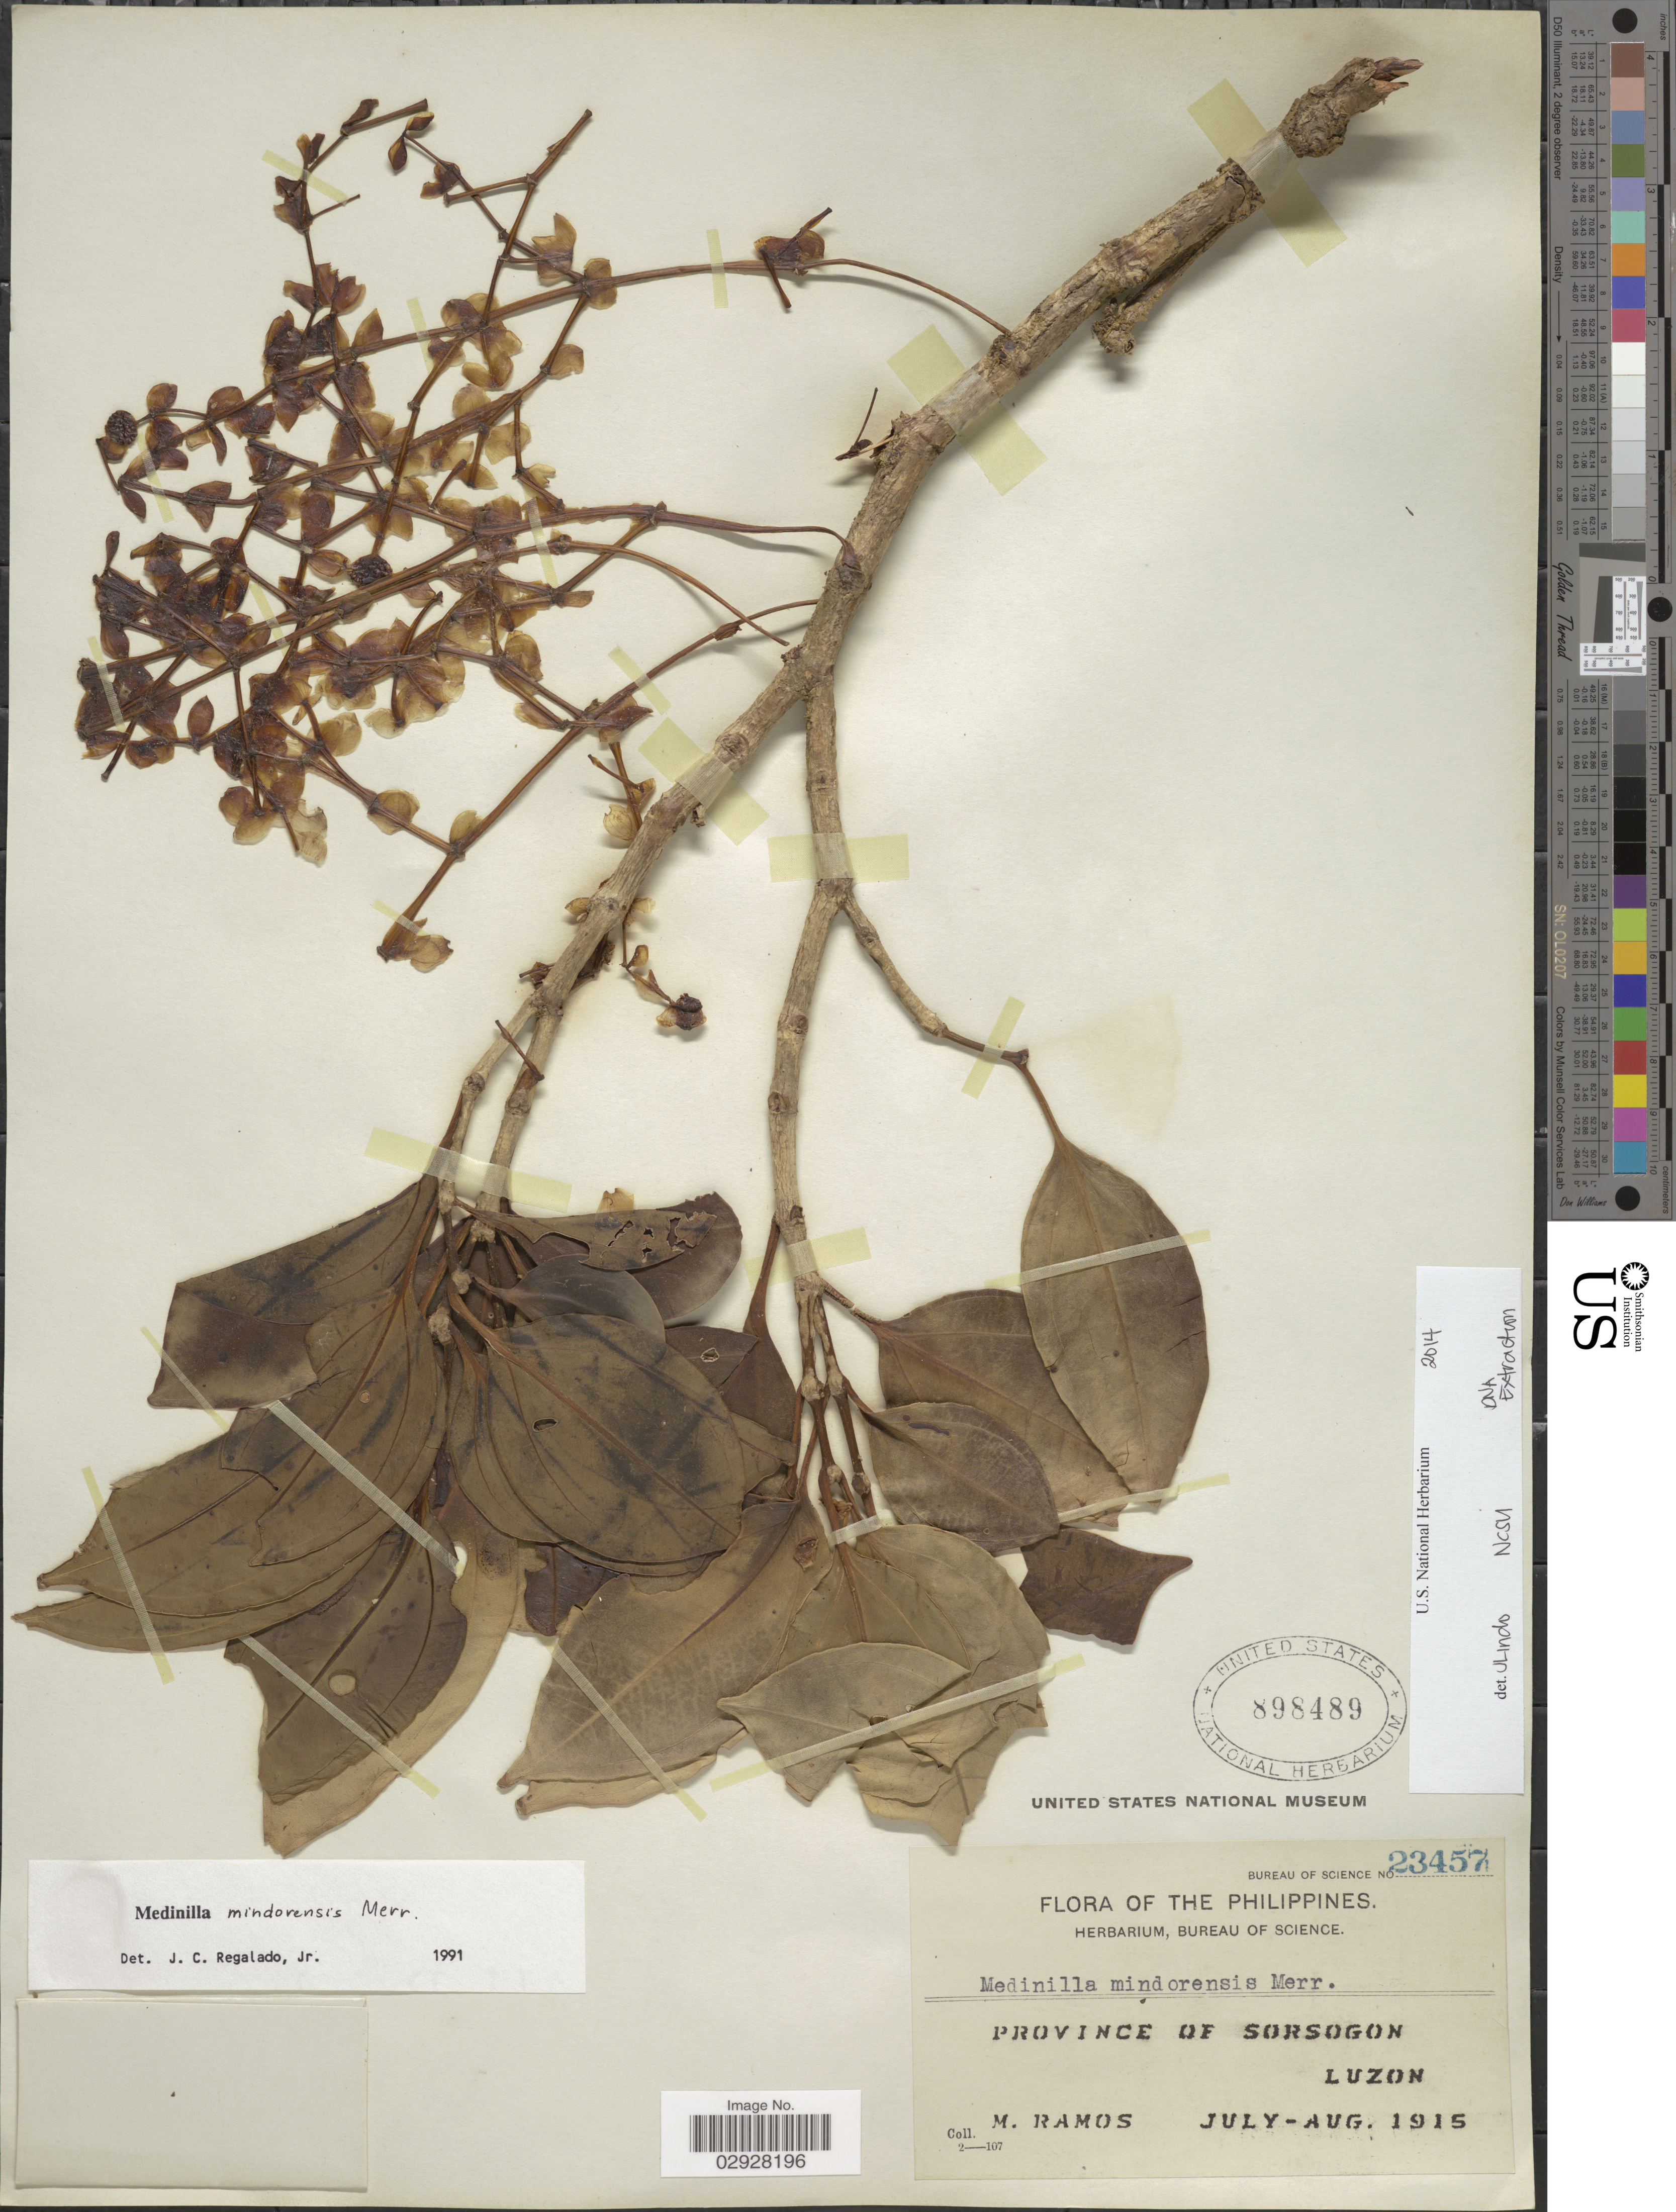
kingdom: Plantae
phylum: Tracheophyta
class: Magnoliopsida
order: Myrtales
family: Melastomataceae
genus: Medinilla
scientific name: Medinilla mindorensis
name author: Merr.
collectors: M. Ramos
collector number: Bureau of Science 23457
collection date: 1915-07/1915-08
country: Philippines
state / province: Bicol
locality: Province of Sorsogon, Luzon.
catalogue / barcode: US 898489